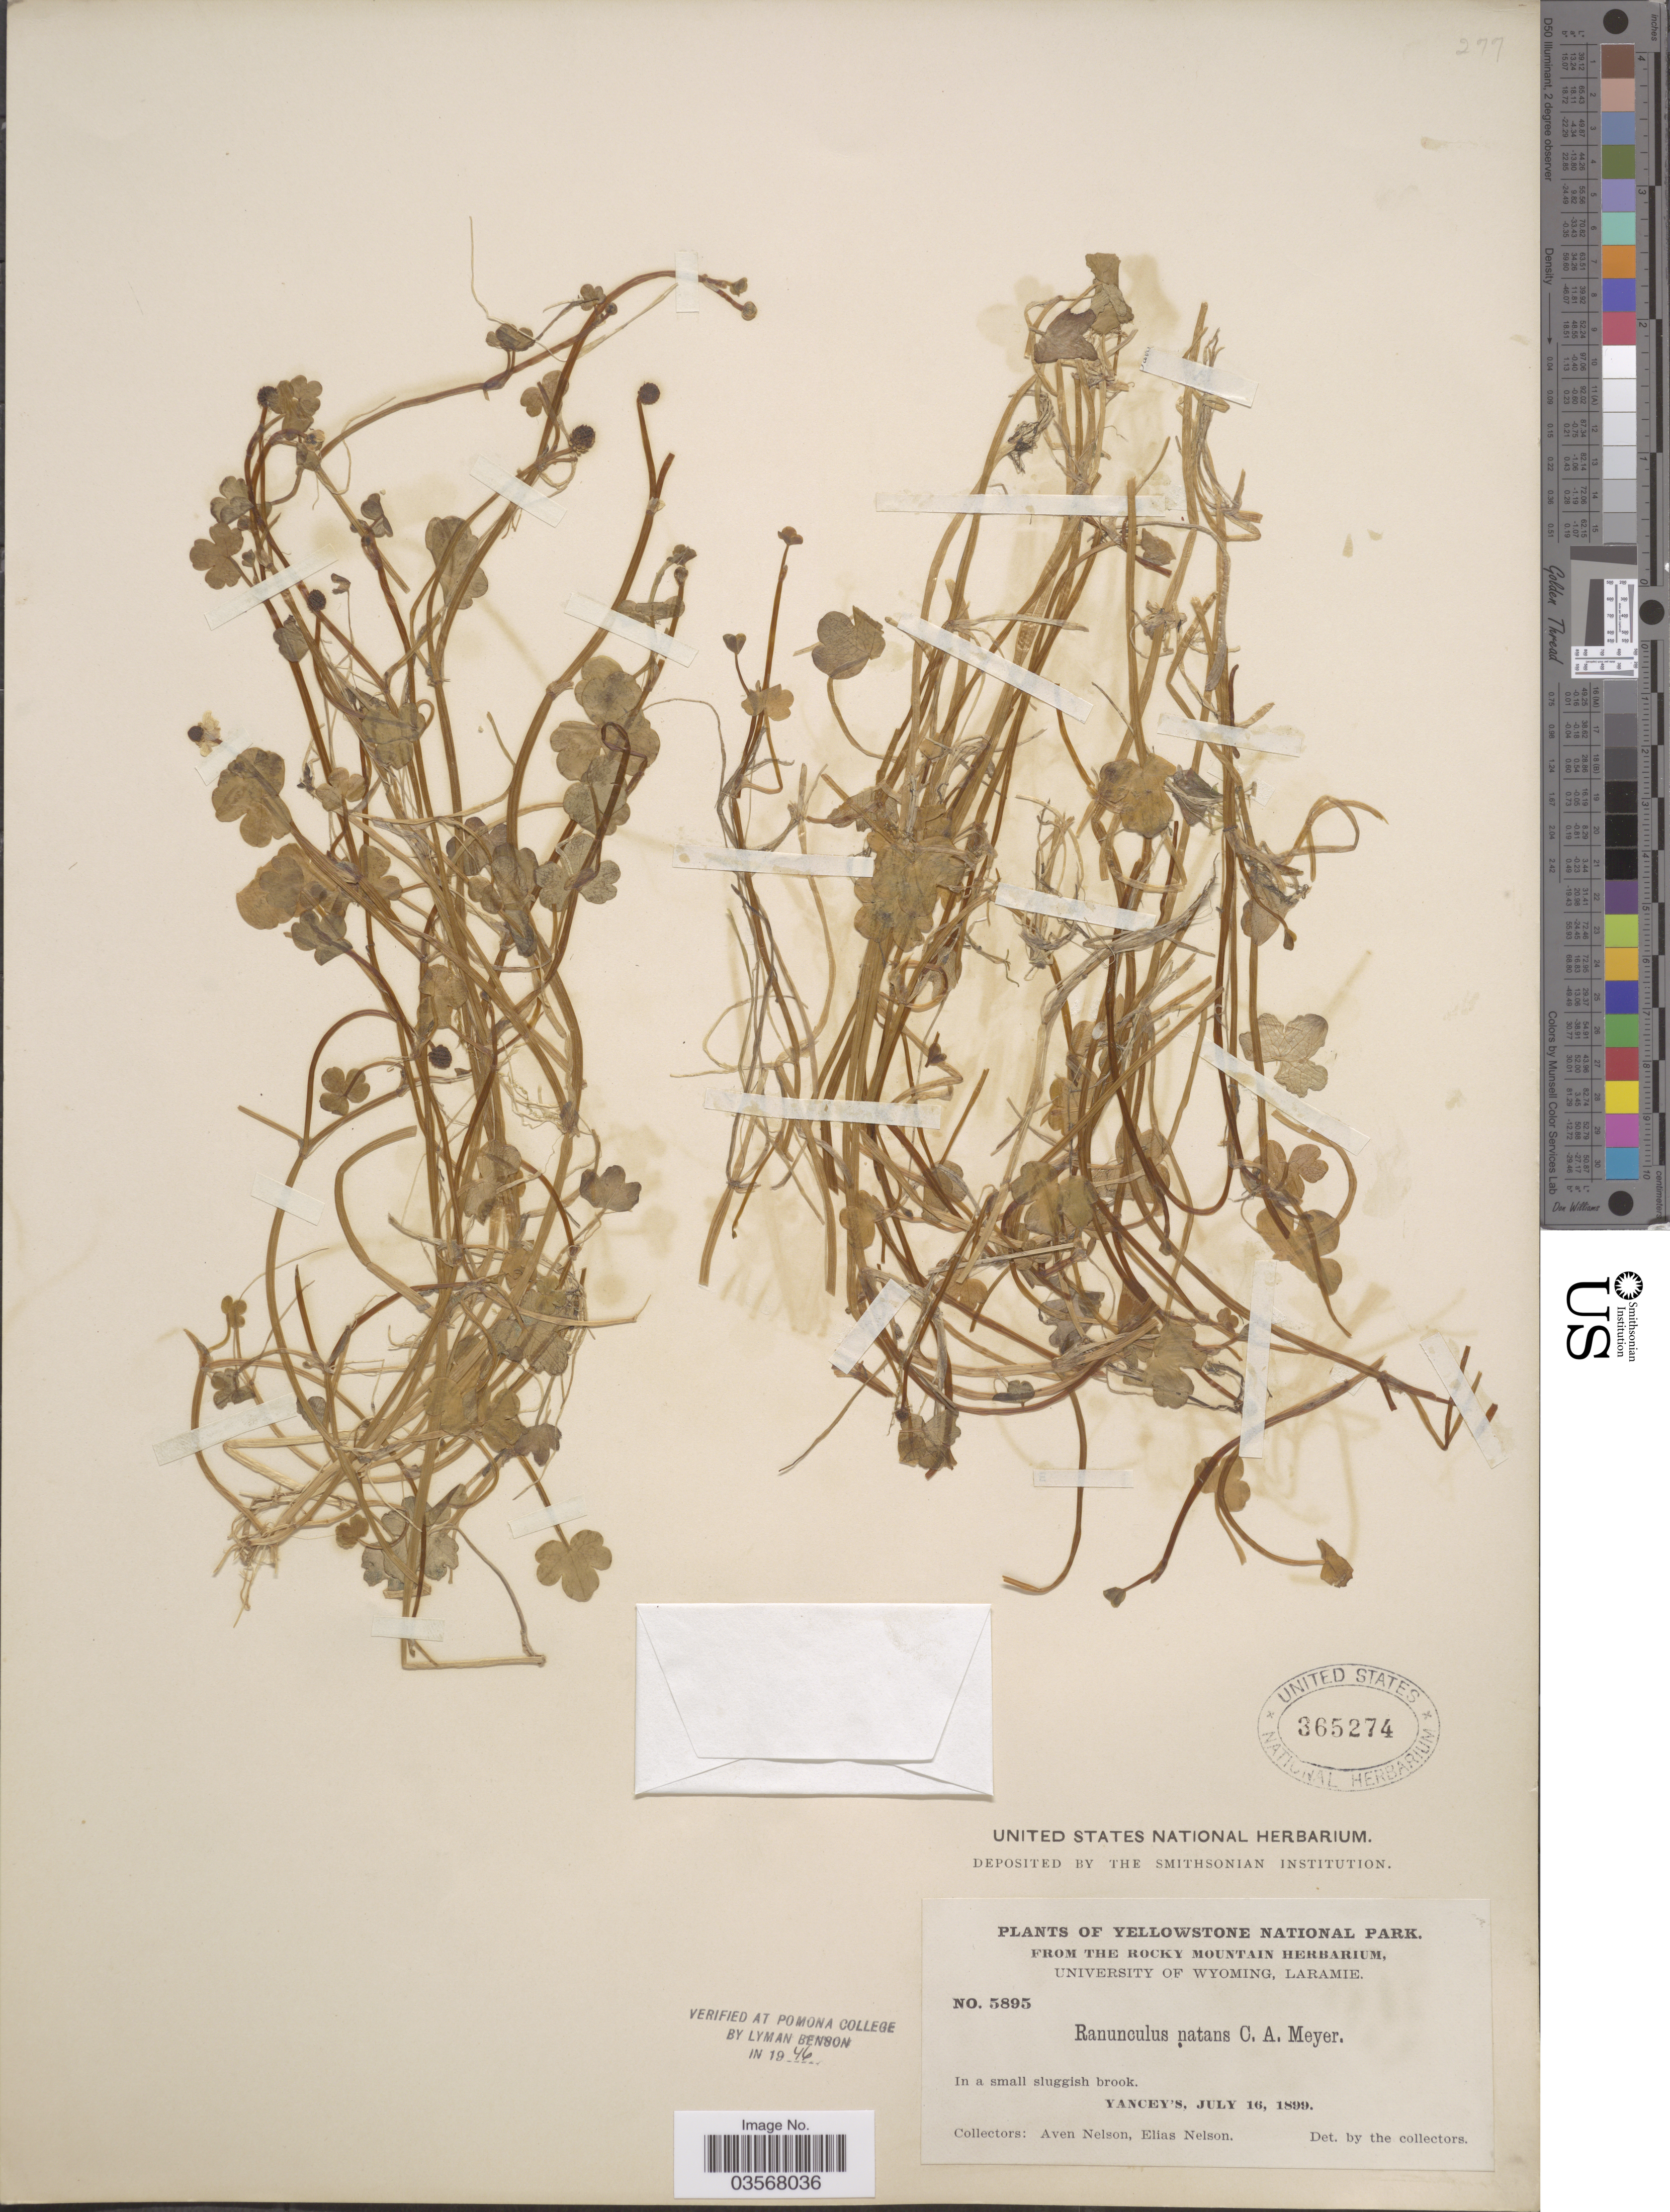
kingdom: Plantae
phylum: Tracheophyta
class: Magnoliopsida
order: Ranunculales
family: Ranunculaceae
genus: Ranunculus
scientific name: Ranunculus natans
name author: C.A. Mey.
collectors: A. Nelson & E. Nelson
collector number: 5895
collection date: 1899-07-15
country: United States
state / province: Wyoming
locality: Yellowstone National Park. Yancey's.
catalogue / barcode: US 365274